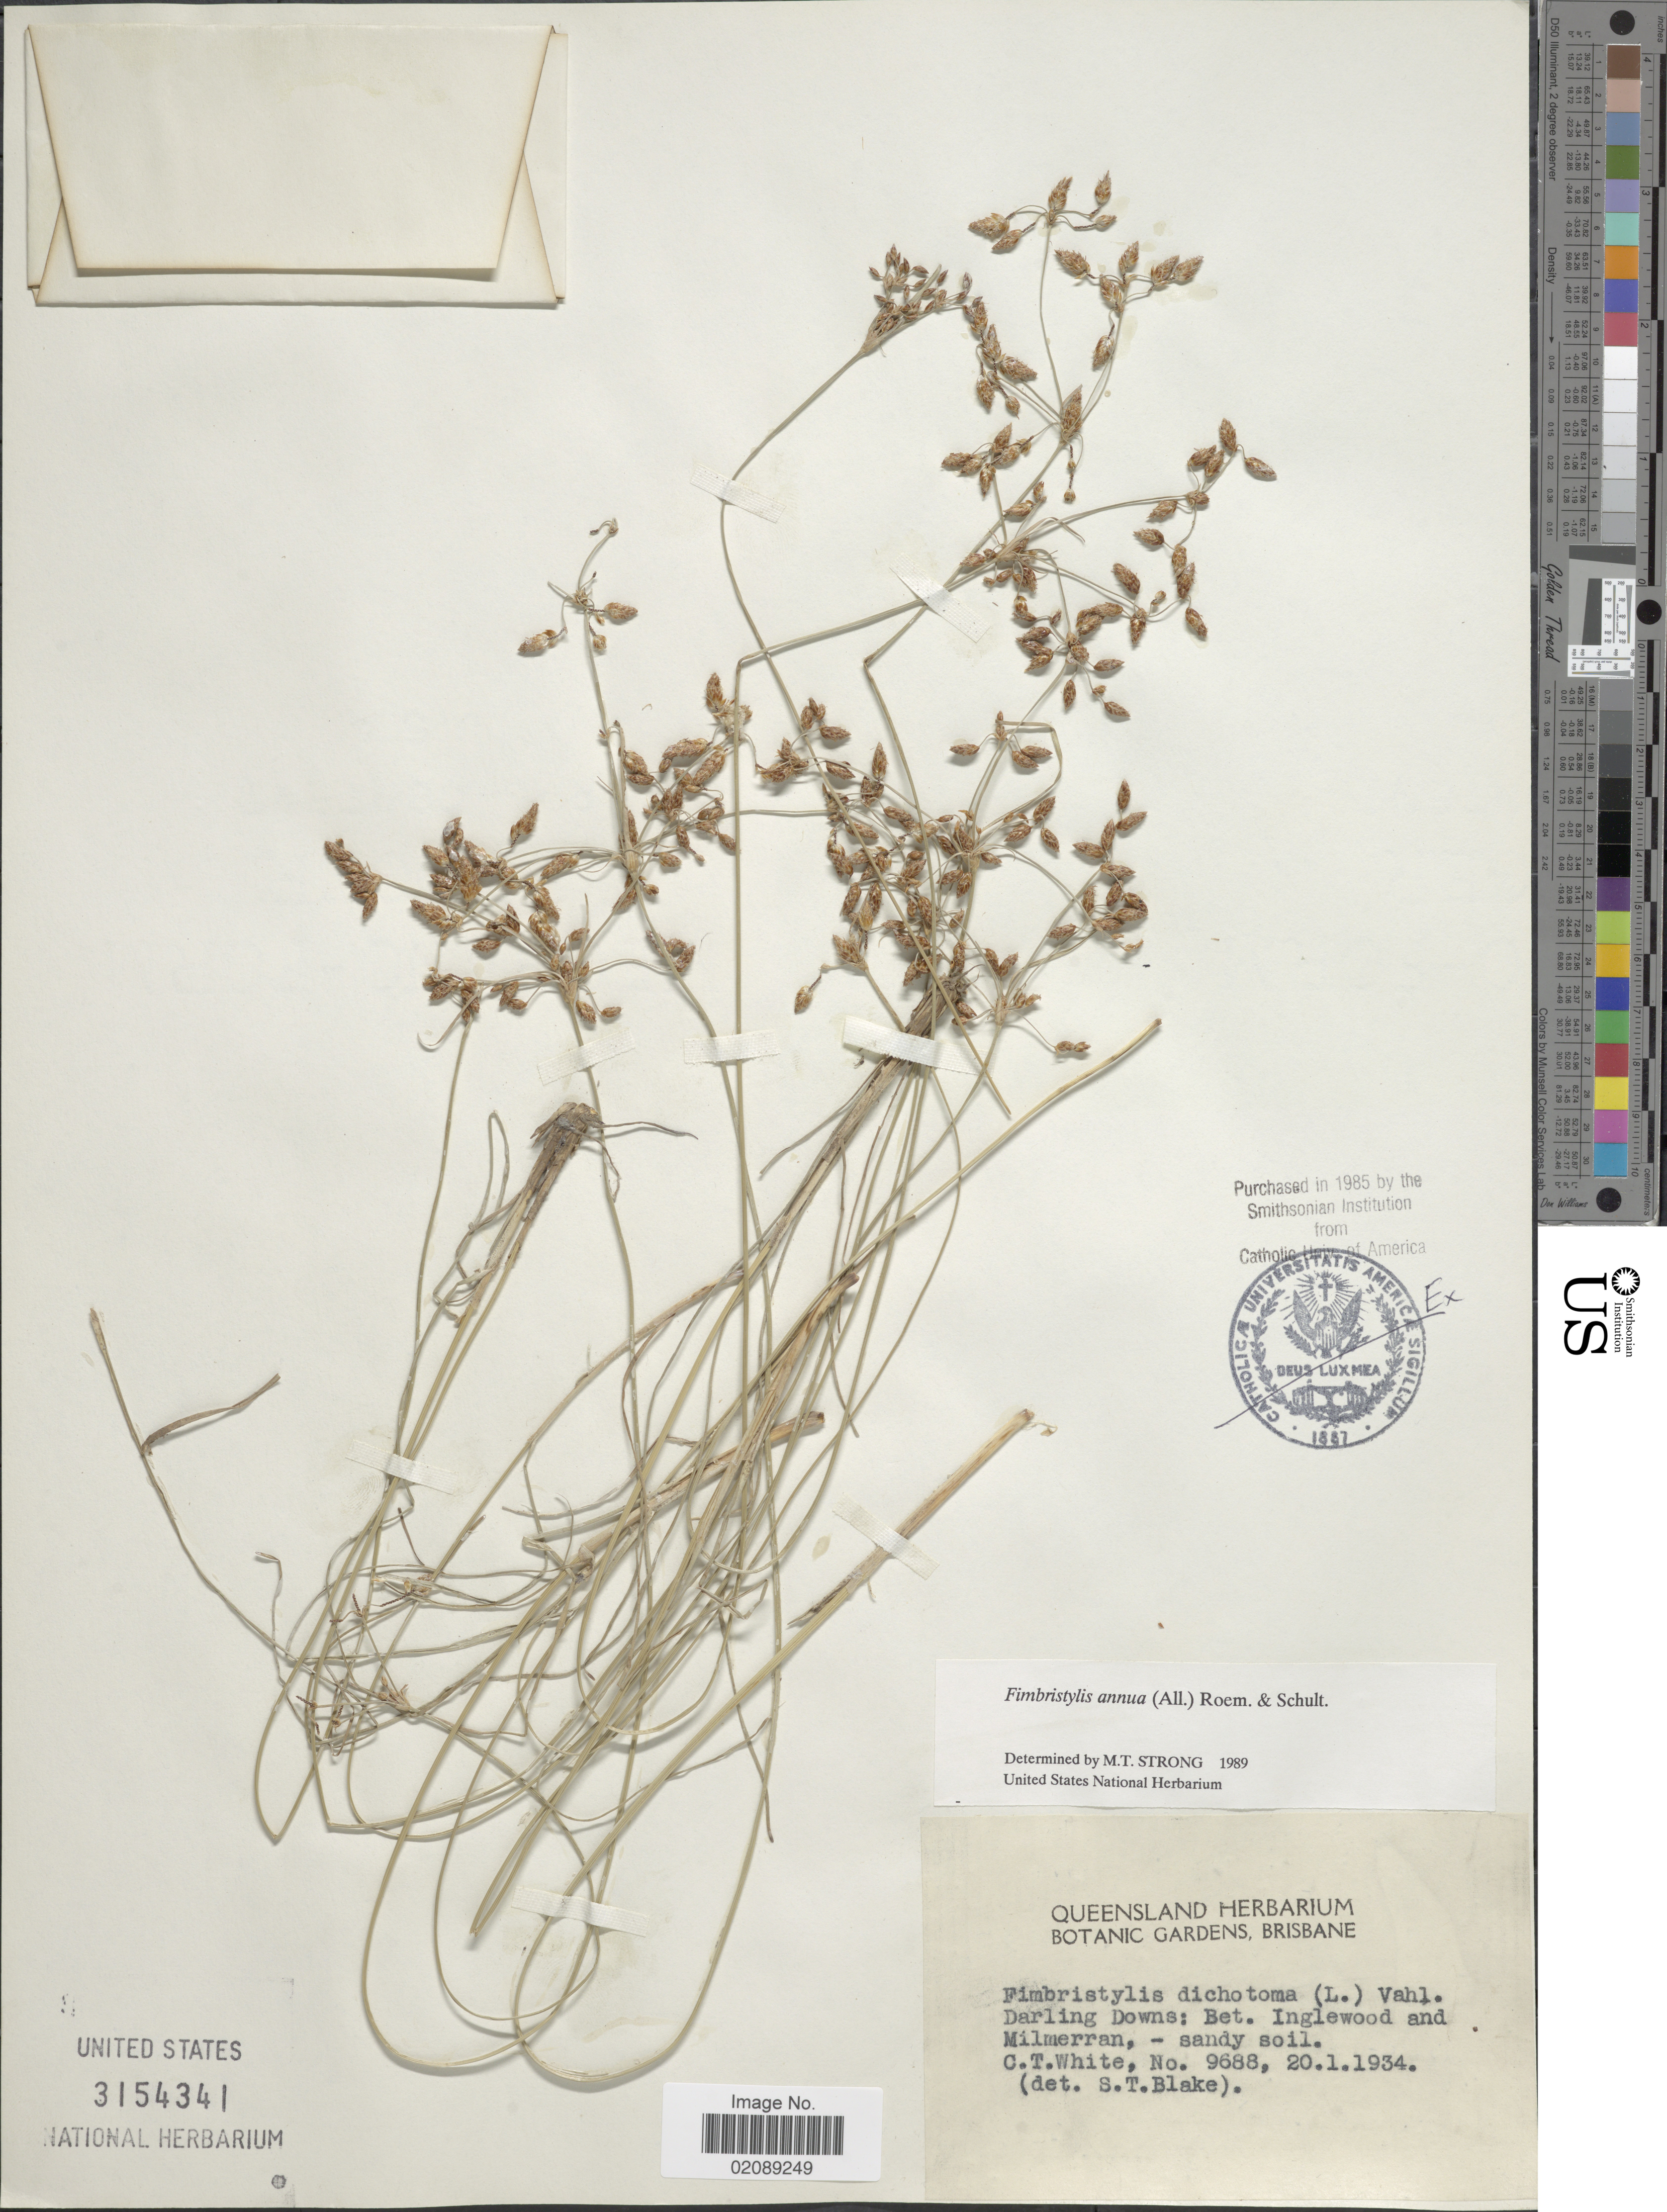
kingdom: Plantae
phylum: Tracheophyta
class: Liliopsida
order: Poales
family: Cyperaceae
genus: Fimbristylis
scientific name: Fimbristylis annua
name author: (All.) Roem. & Schult.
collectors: C. T. White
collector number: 9688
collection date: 1934-01-20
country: Australia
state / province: Queensland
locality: Darling Downs: Bet. Inglewood and Milmerran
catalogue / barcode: US 3154341